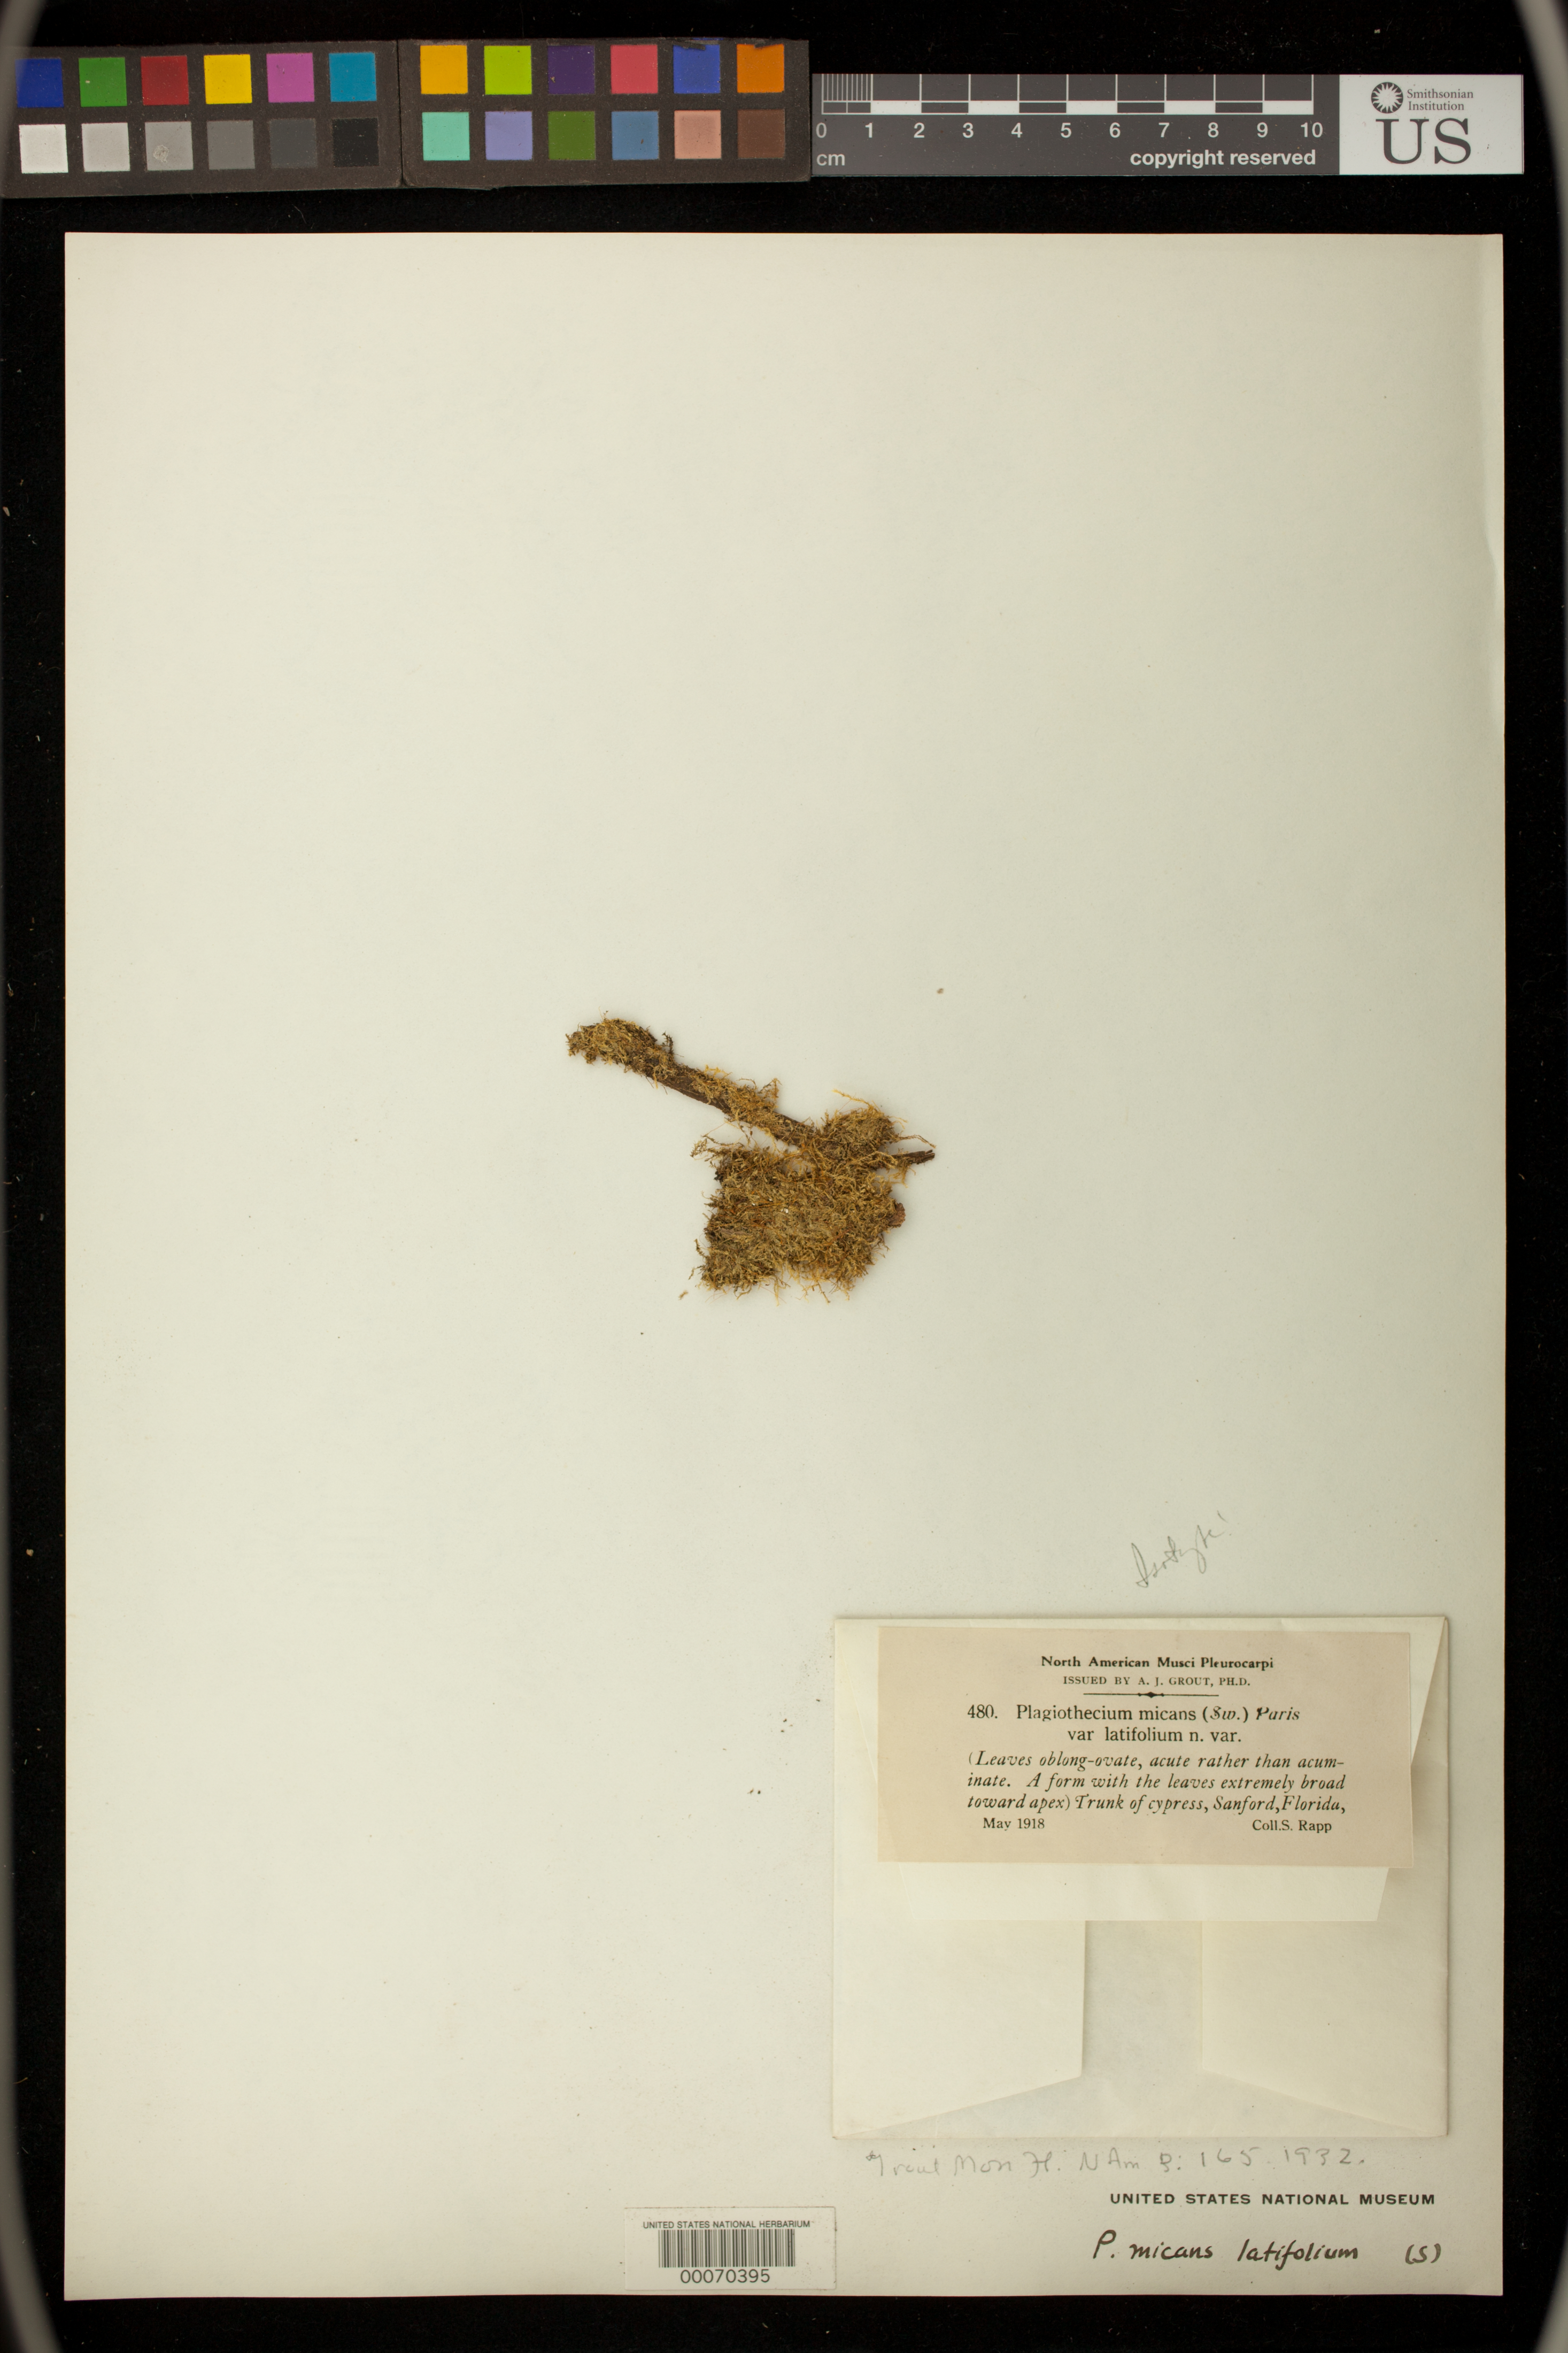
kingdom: Plantae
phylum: Bryophyta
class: Bryopsida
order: Hypnales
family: Plagiotheciaceae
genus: Plagiothecium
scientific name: Plagiothecium micans var. latifolium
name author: Grout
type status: Isotype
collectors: S. Rapp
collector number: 480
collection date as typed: May 1918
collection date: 1918-05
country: United States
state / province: Florida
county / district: Seminole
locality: Sanford.